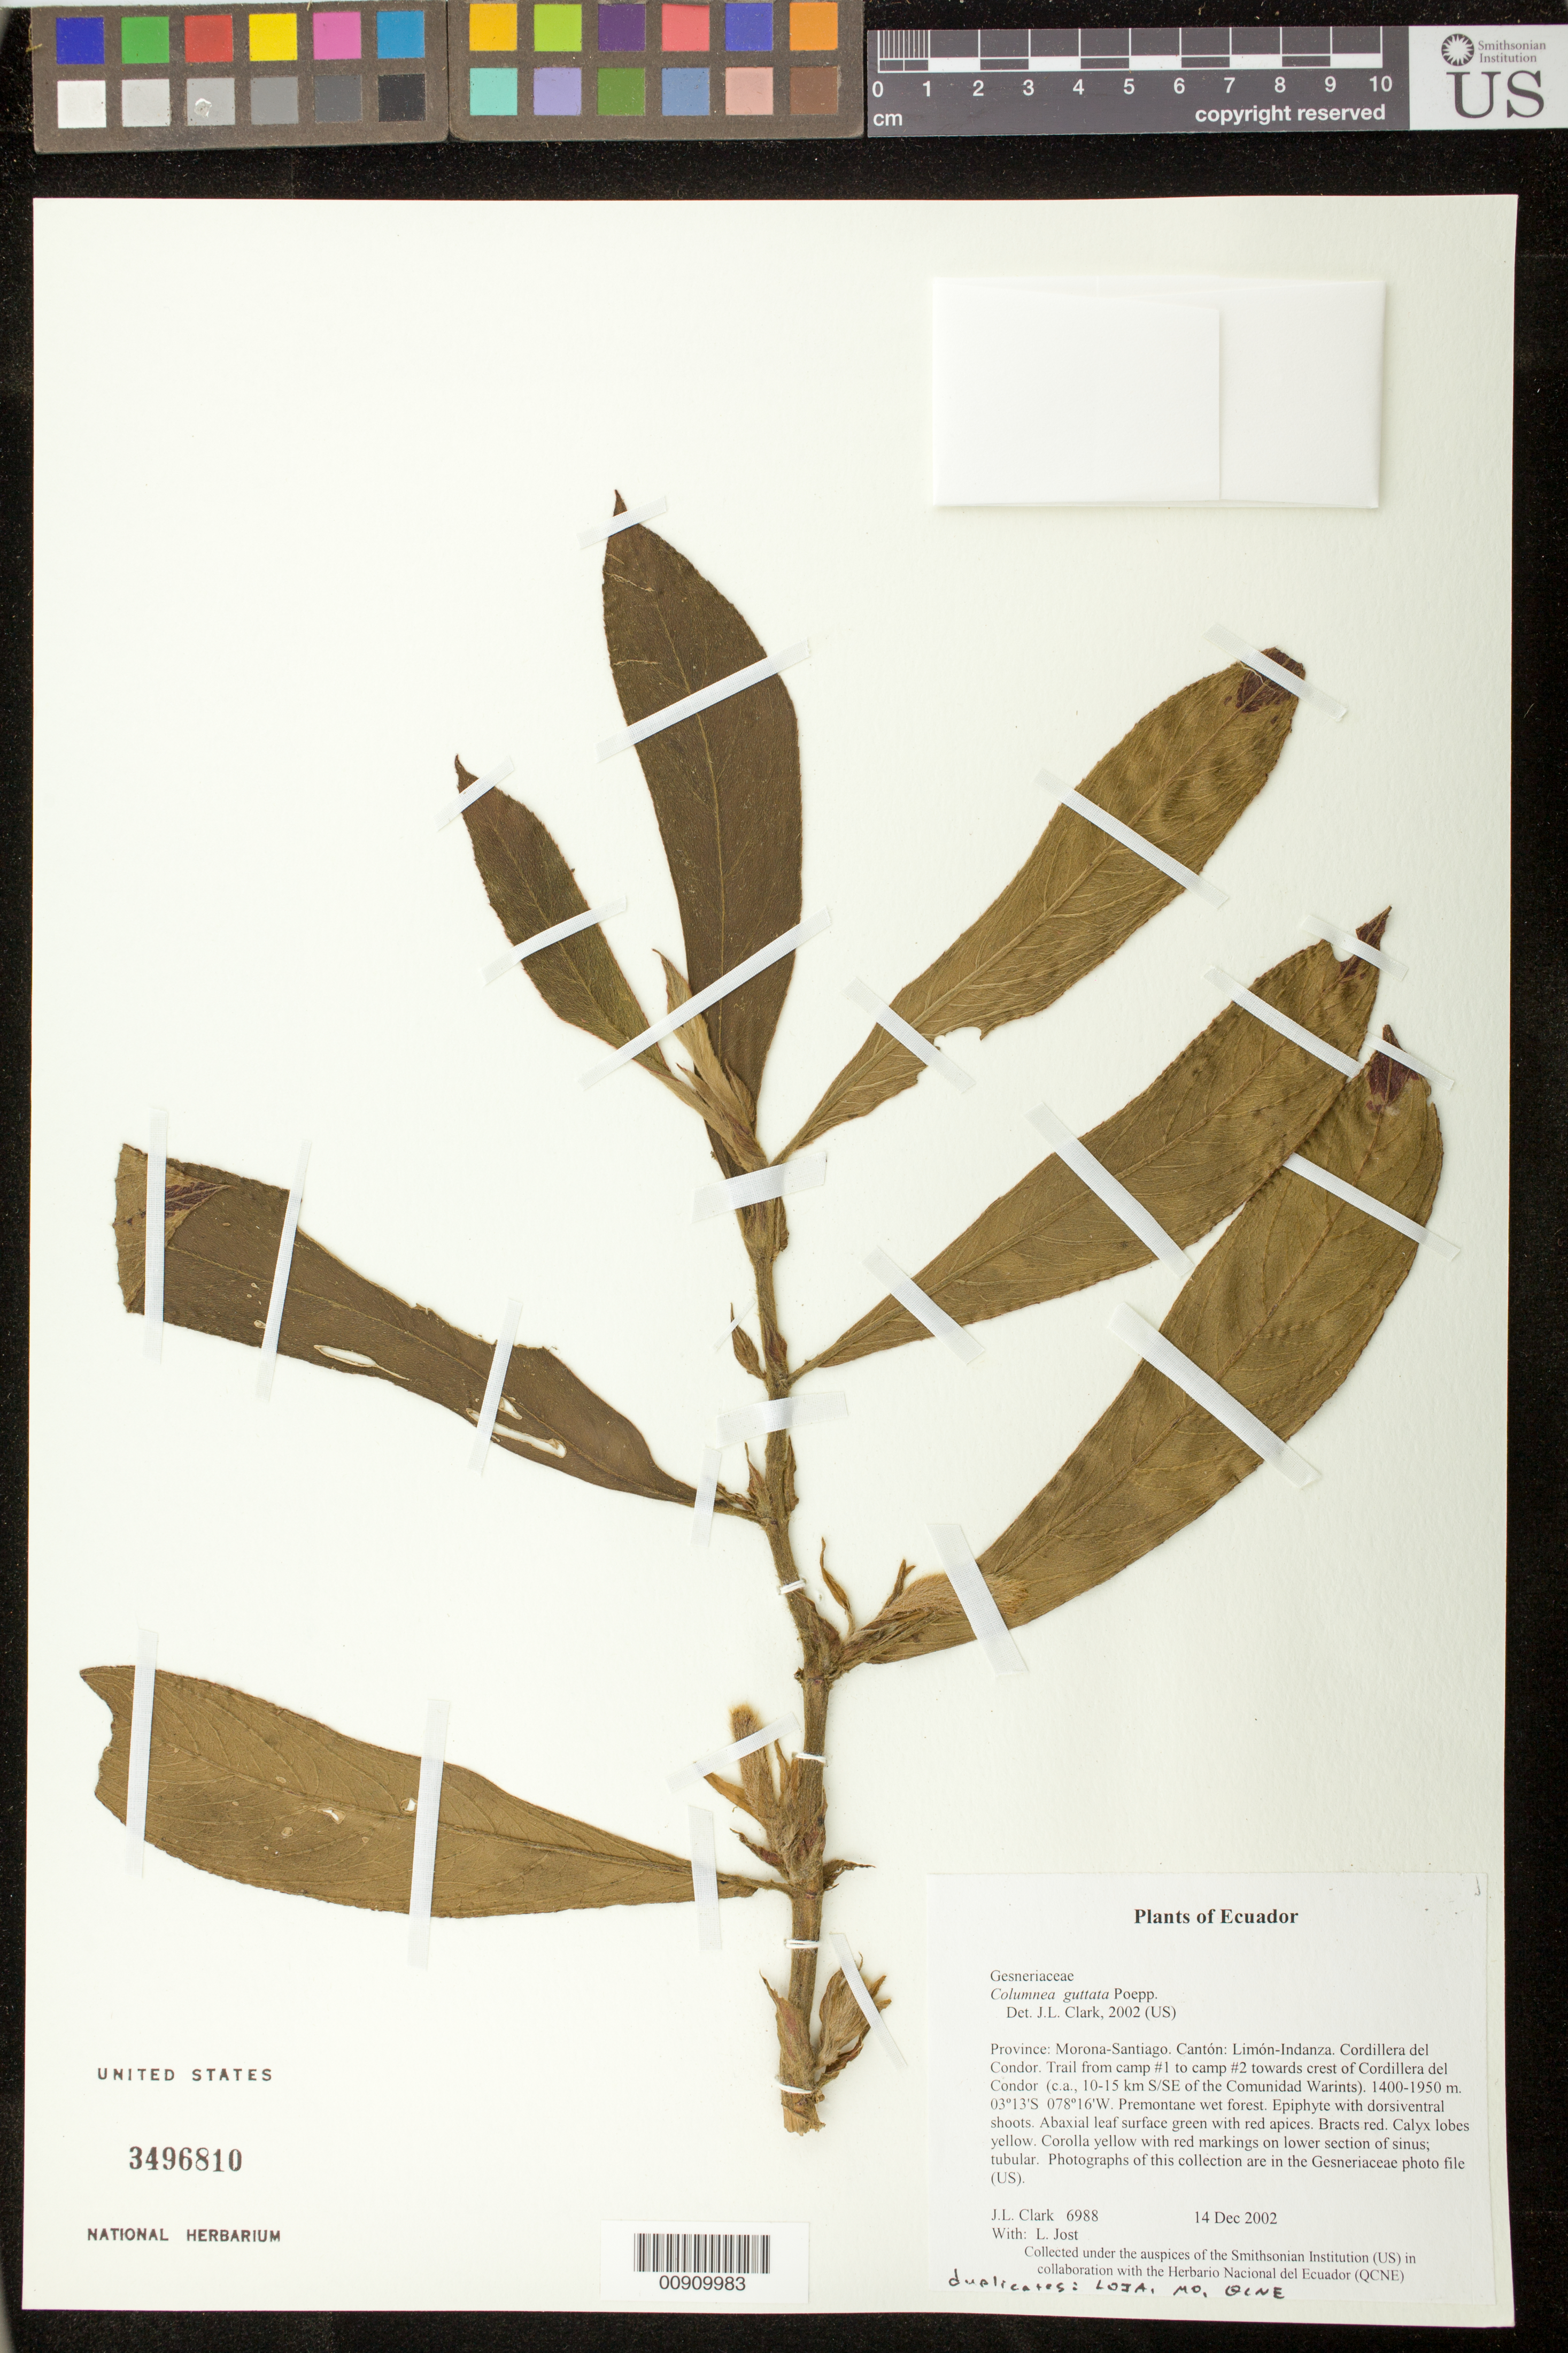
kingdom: Plantae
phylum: Tracheophyta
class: Magnoliopsida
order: Lamiales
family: Gesneriaceae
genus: Columnea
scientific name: Columnea guttata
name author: Poepp.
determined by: Clark, J. L., (SEL), The Marie Selby Botanical Garden (UNITED STATES)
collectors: J. L. Clark & L. Jost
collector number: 6988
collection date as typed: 14 Dec 2002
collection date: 2002-12-14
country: Ecuador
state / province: Morona-Santiago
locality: Limón-Indanza. Cordillera del Condor. Trail from camp #1 to camp #2 towards crest of Cordillera del Condor (c.a., 10-15 km S/SE of the Comunidad Warints).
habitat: Premontane wet forest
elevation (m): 1400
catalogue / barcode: US 3496810